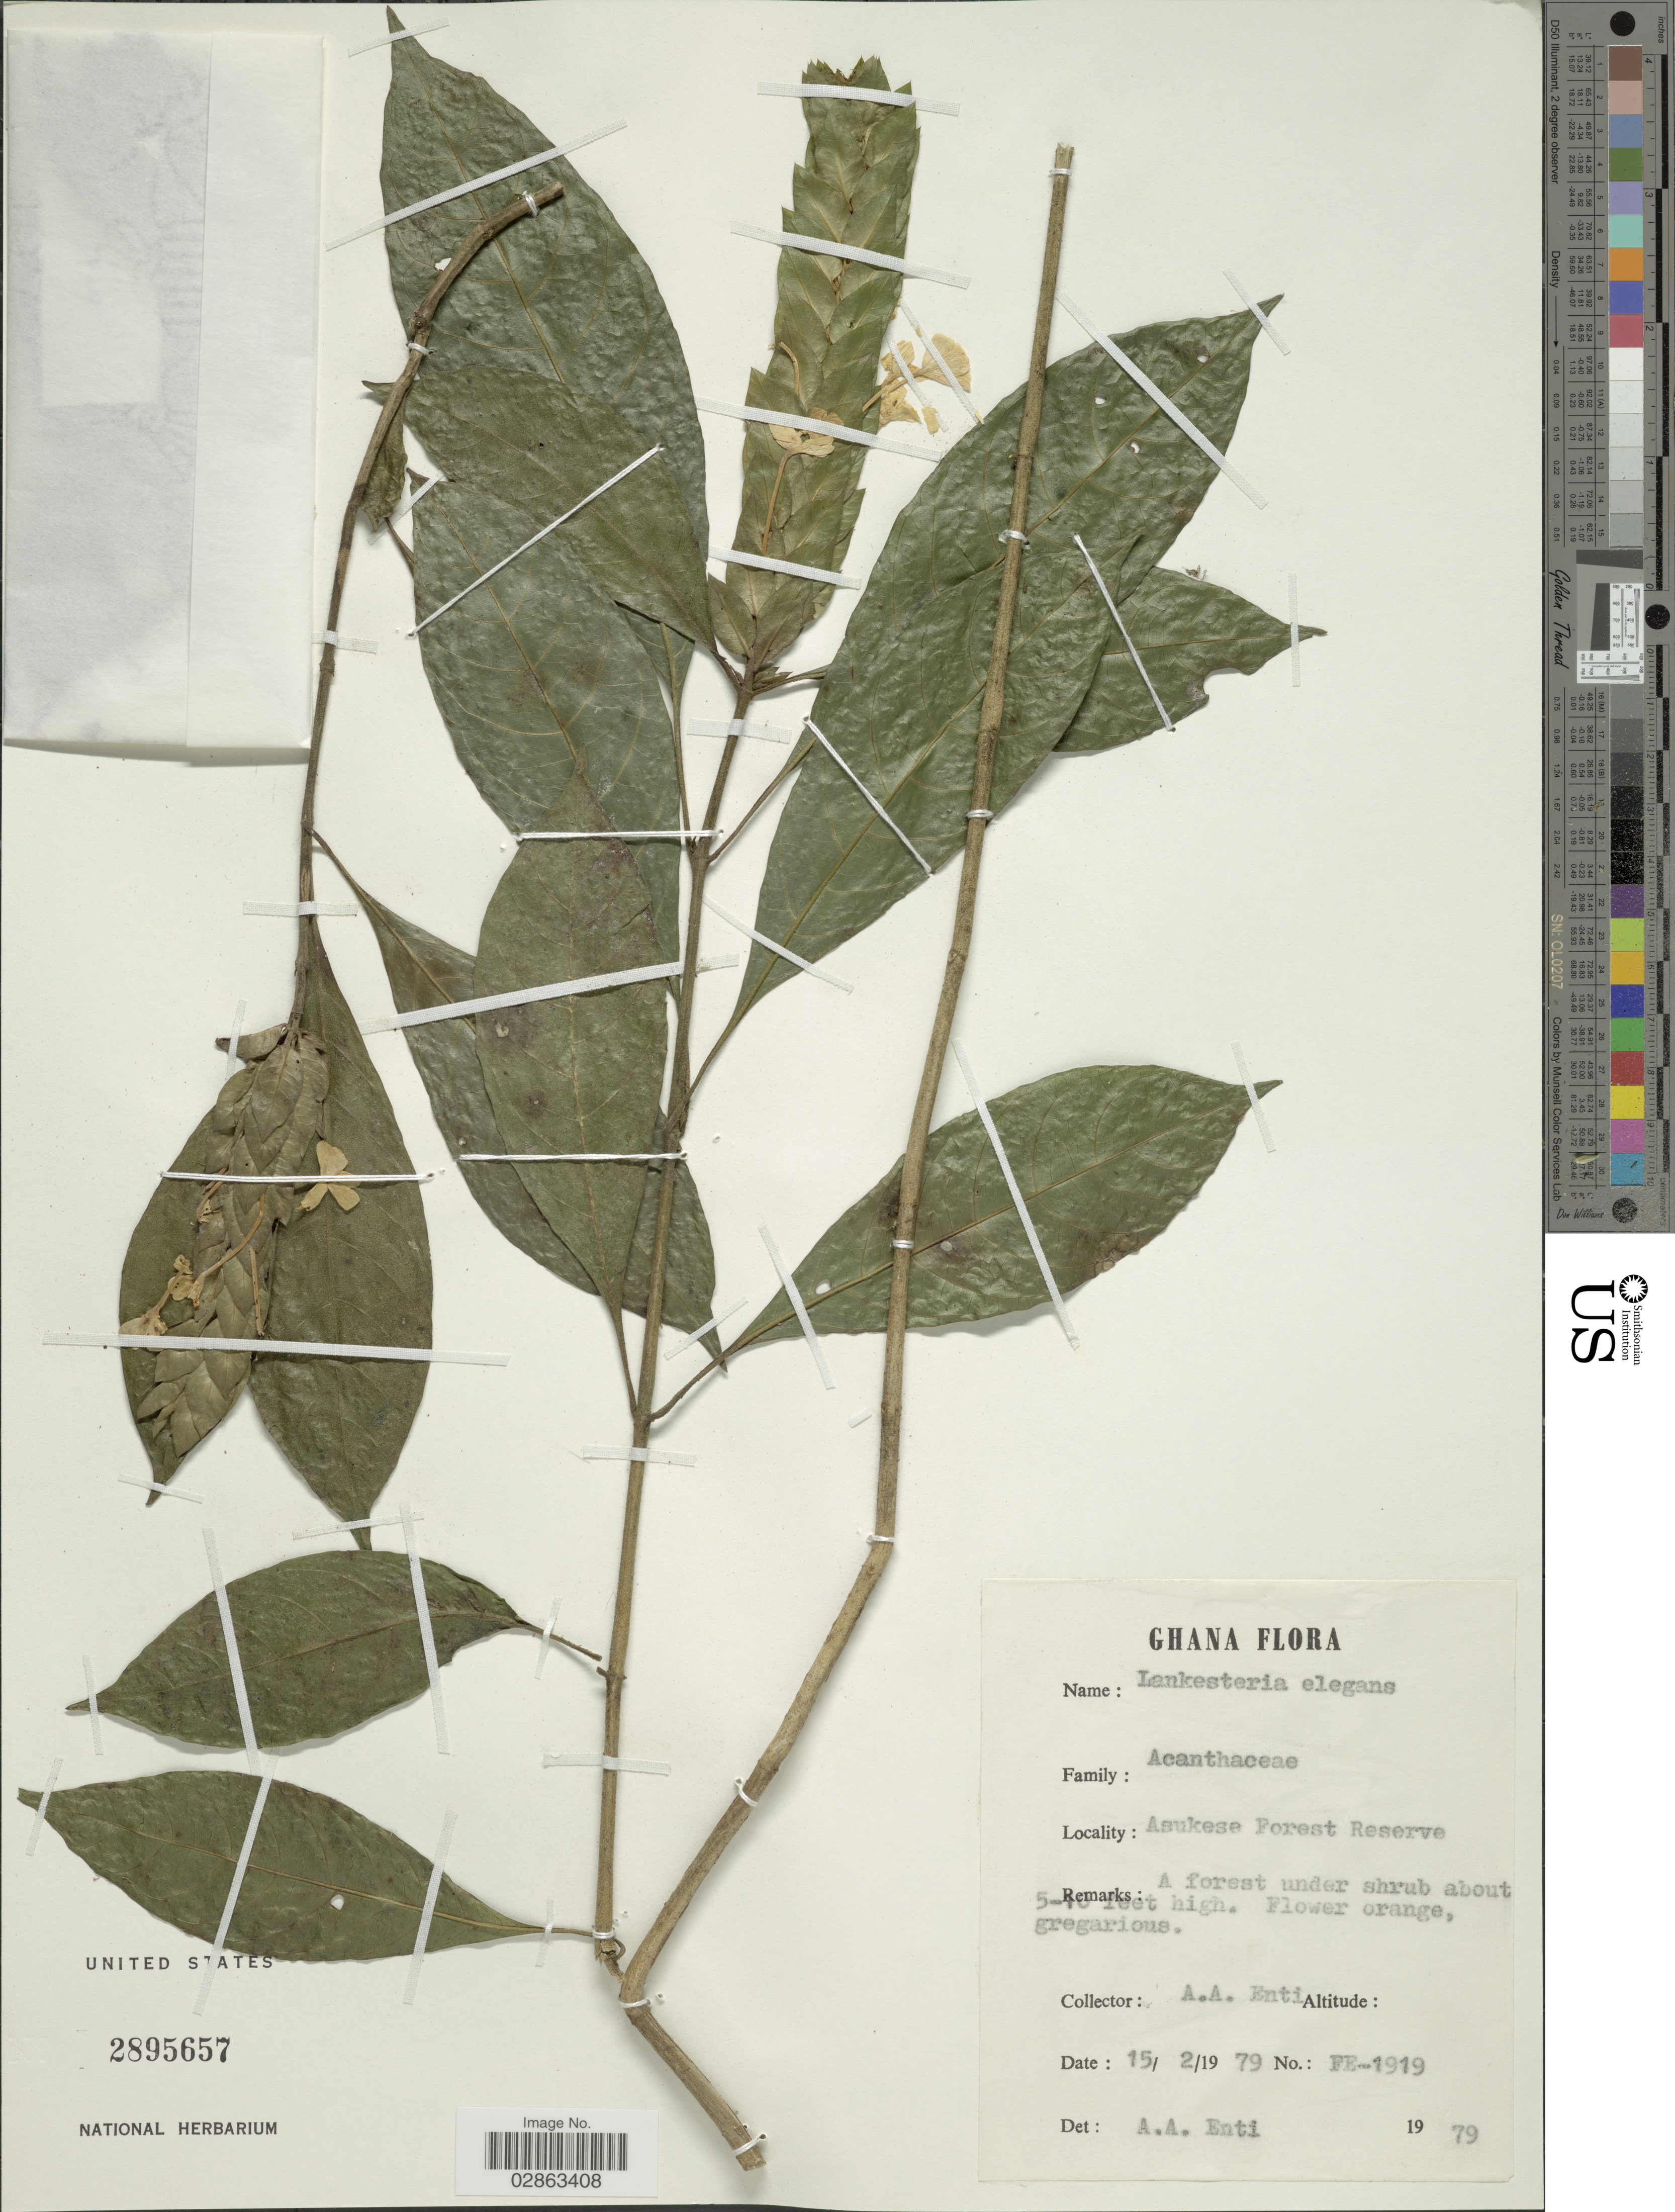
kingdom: Plantae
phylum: Tracheophyta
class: Magnoliopsida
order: Lamiales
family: Acanthaceae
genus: Lankesteria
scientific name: Lankesteria elegans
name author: (P. Beauv.) T. Anderson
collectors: A. Enti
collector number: FE-1919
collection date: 1979-02-15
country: Ghana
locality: Asukese Forest Reserve.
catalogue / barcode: US 2895657